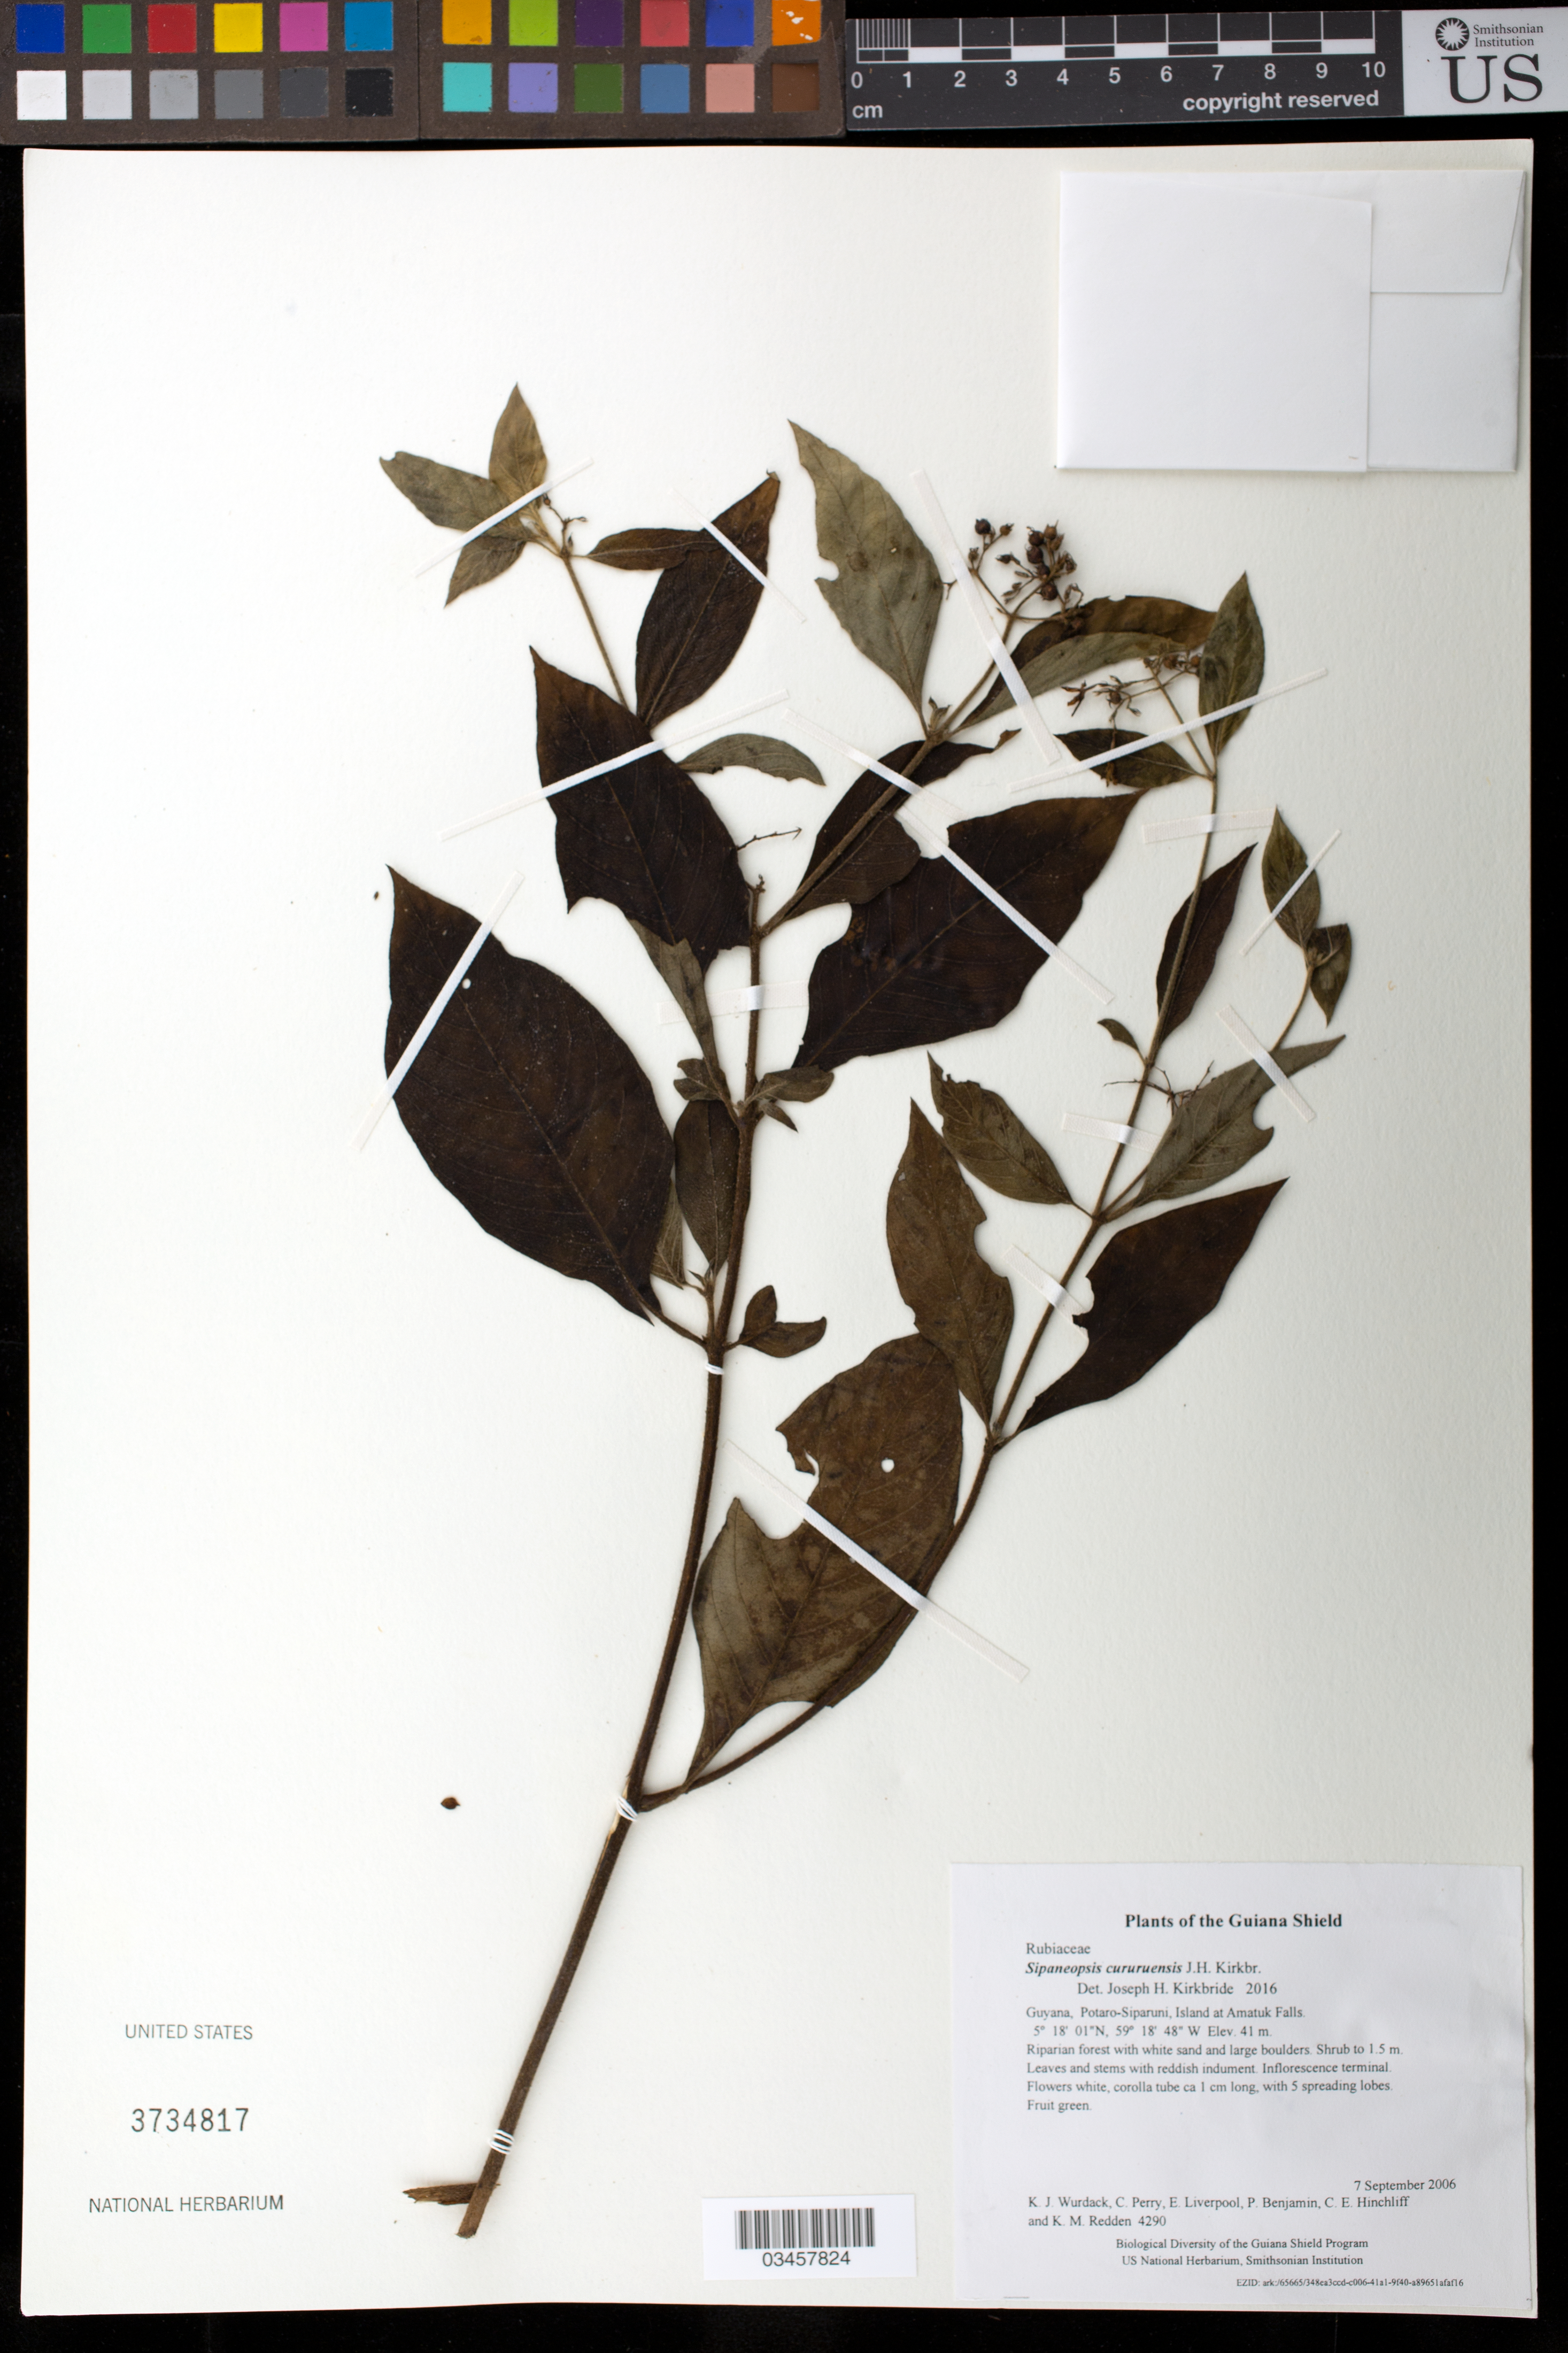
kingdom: Plantae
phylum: Tracheophyta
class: Magnoliopsida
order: Gentianales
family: Rubiaceae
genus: Sipaneopsis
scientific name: Sipaneopsis cururuensis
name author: J.H. Kirkbr.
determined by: Kirkbride, J. H.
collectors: K. Wurdack, C. Perry, E. Liverpool, P. Benjamin, C. E. Hinchliff & K. M. Redden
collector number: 4290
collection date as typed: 7 September 2006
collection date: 2006-09-07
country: Guyana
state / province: Potaro-Siparuni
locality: Island at Amatuk Falls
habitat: Riparian forest with white sand and large boulders.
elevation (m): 41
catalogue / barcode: US 3734817